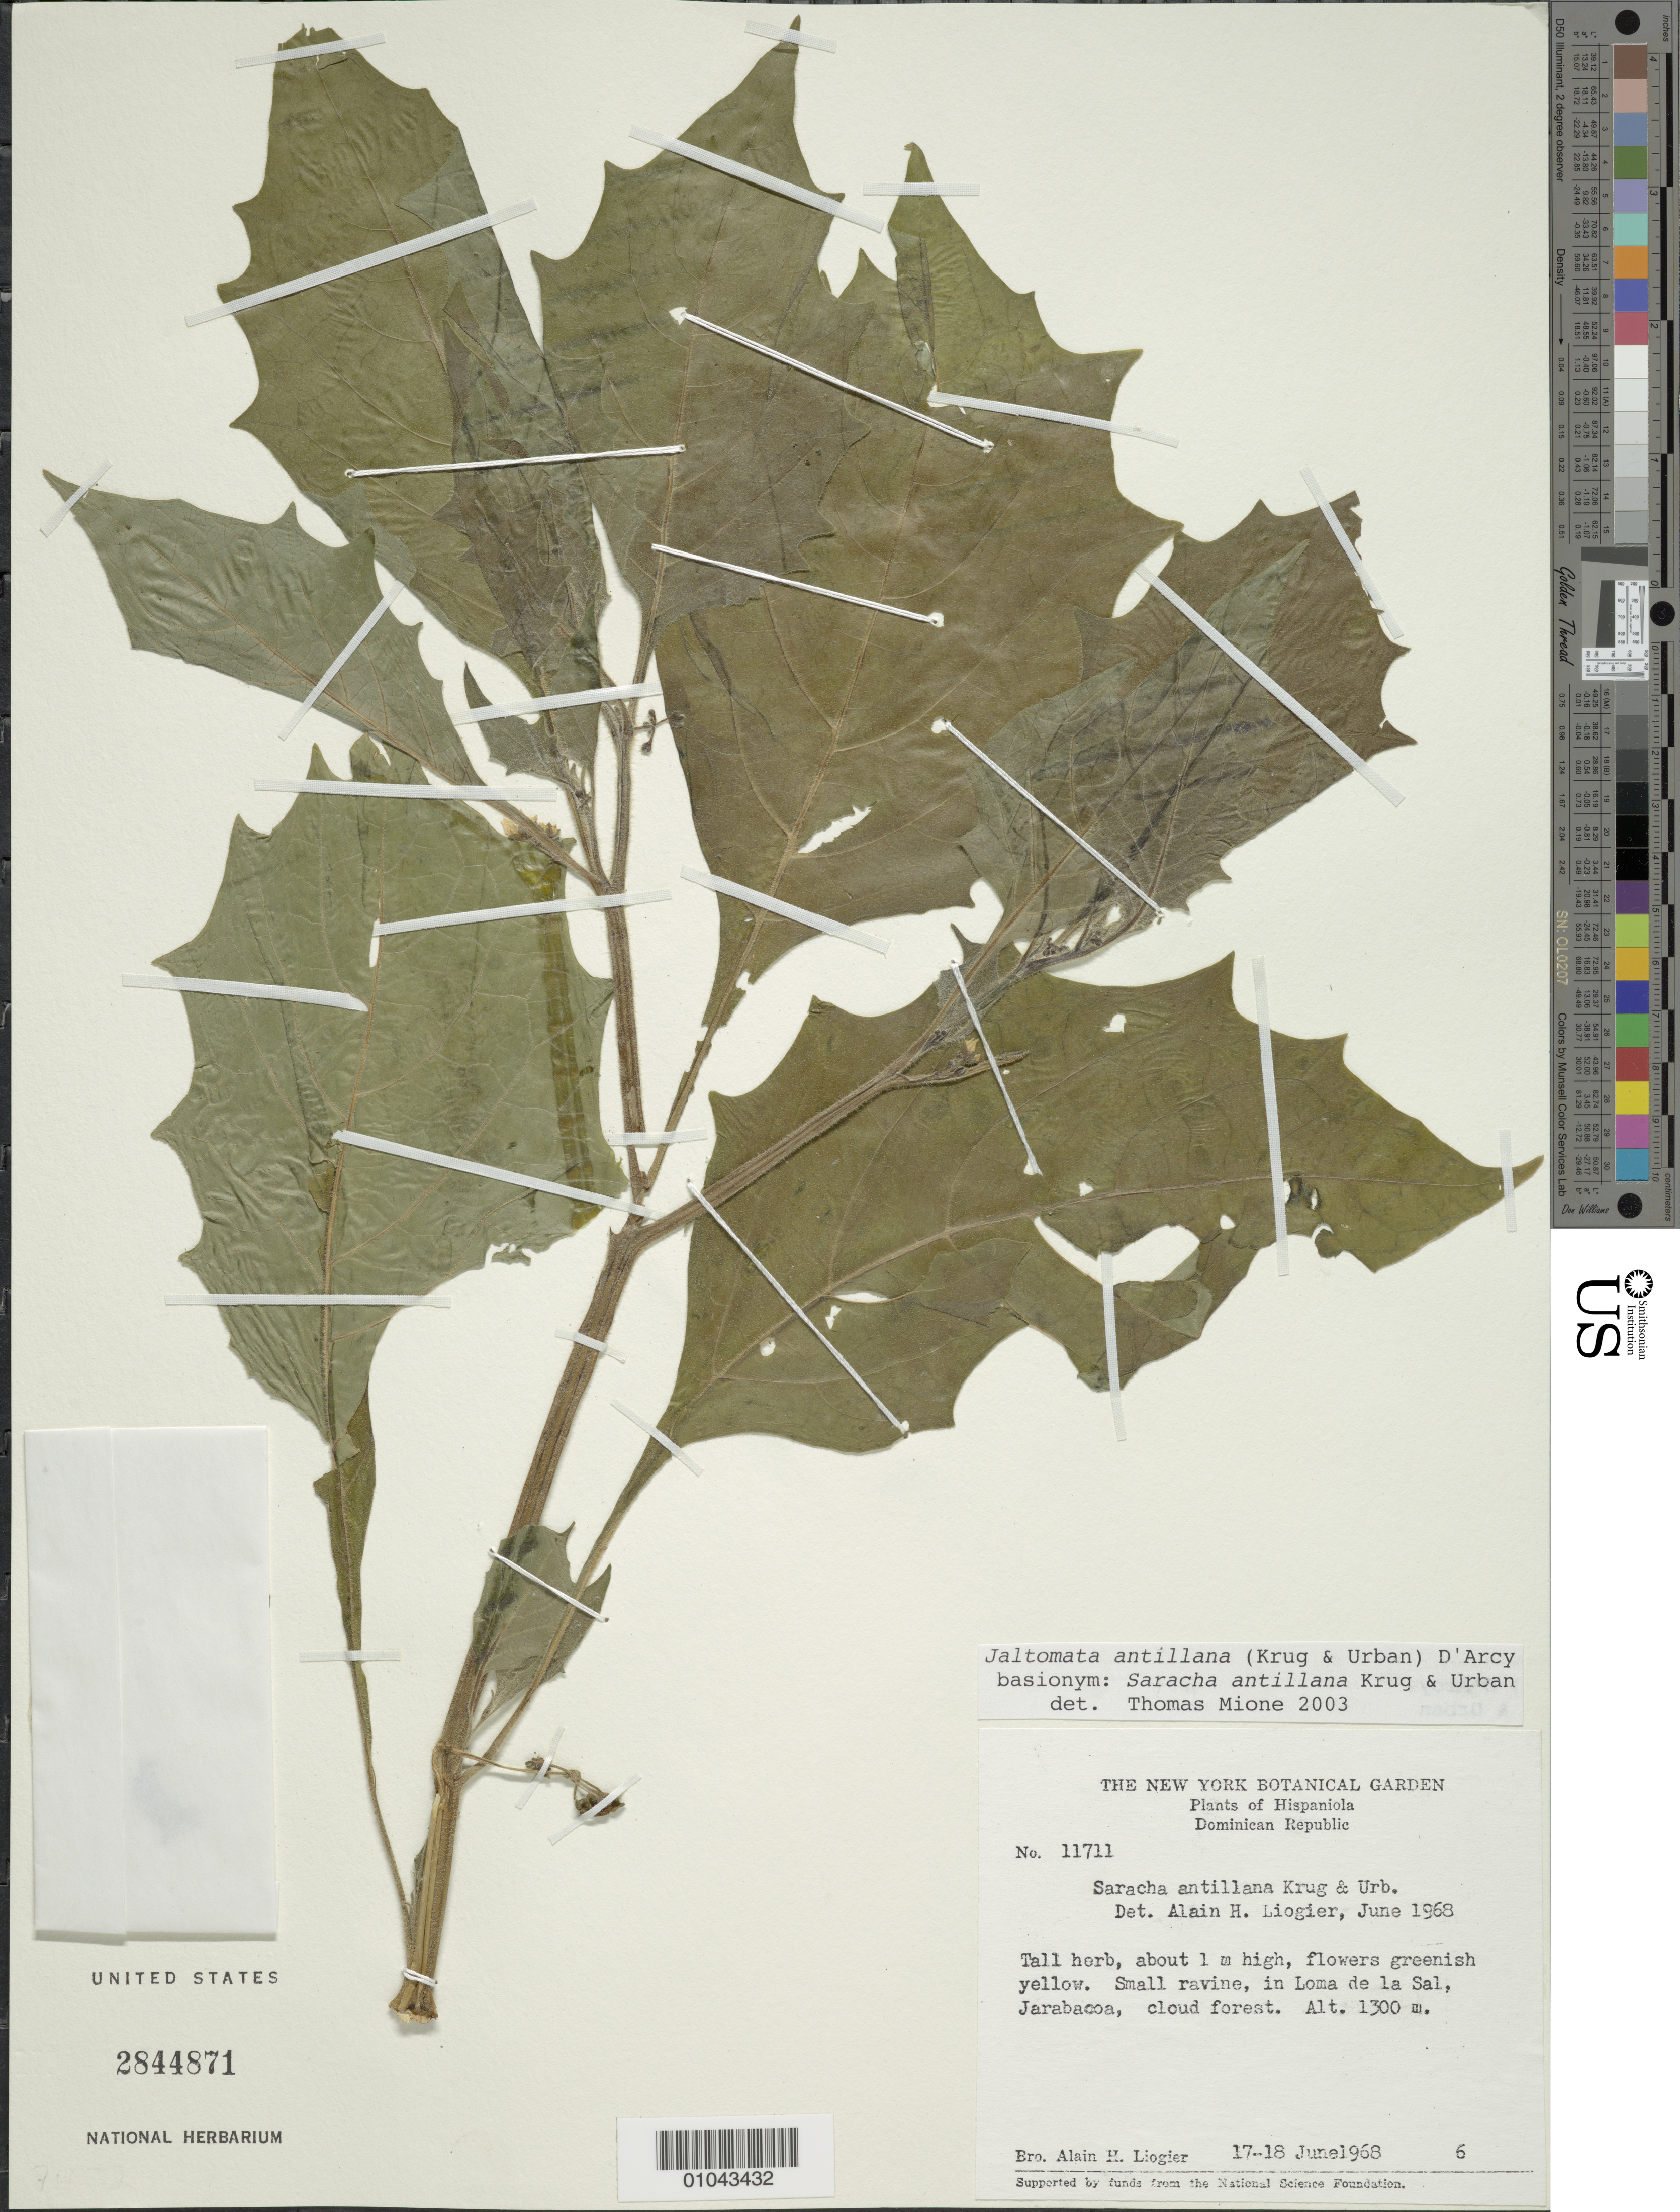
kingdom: Plantae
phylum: Tracheophyta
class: Magnoliopsida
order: Solanales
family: Solanaceae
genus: Jaltomata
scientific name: Jaltomata antillana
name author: (Krug & Urb.) D'Arcy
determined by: Mione, Thomas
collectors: A. H. Liogier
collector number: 11711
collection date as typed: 17 Jun 1968 to 18 Jun 1968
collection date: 1968-06-17/1968-06-18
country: Dominican Republic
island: Hispaniola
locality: Loma de la Sal, Jarabacoa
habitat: Small ravine, cloud forest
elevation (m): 1300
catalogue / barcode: US 2844871